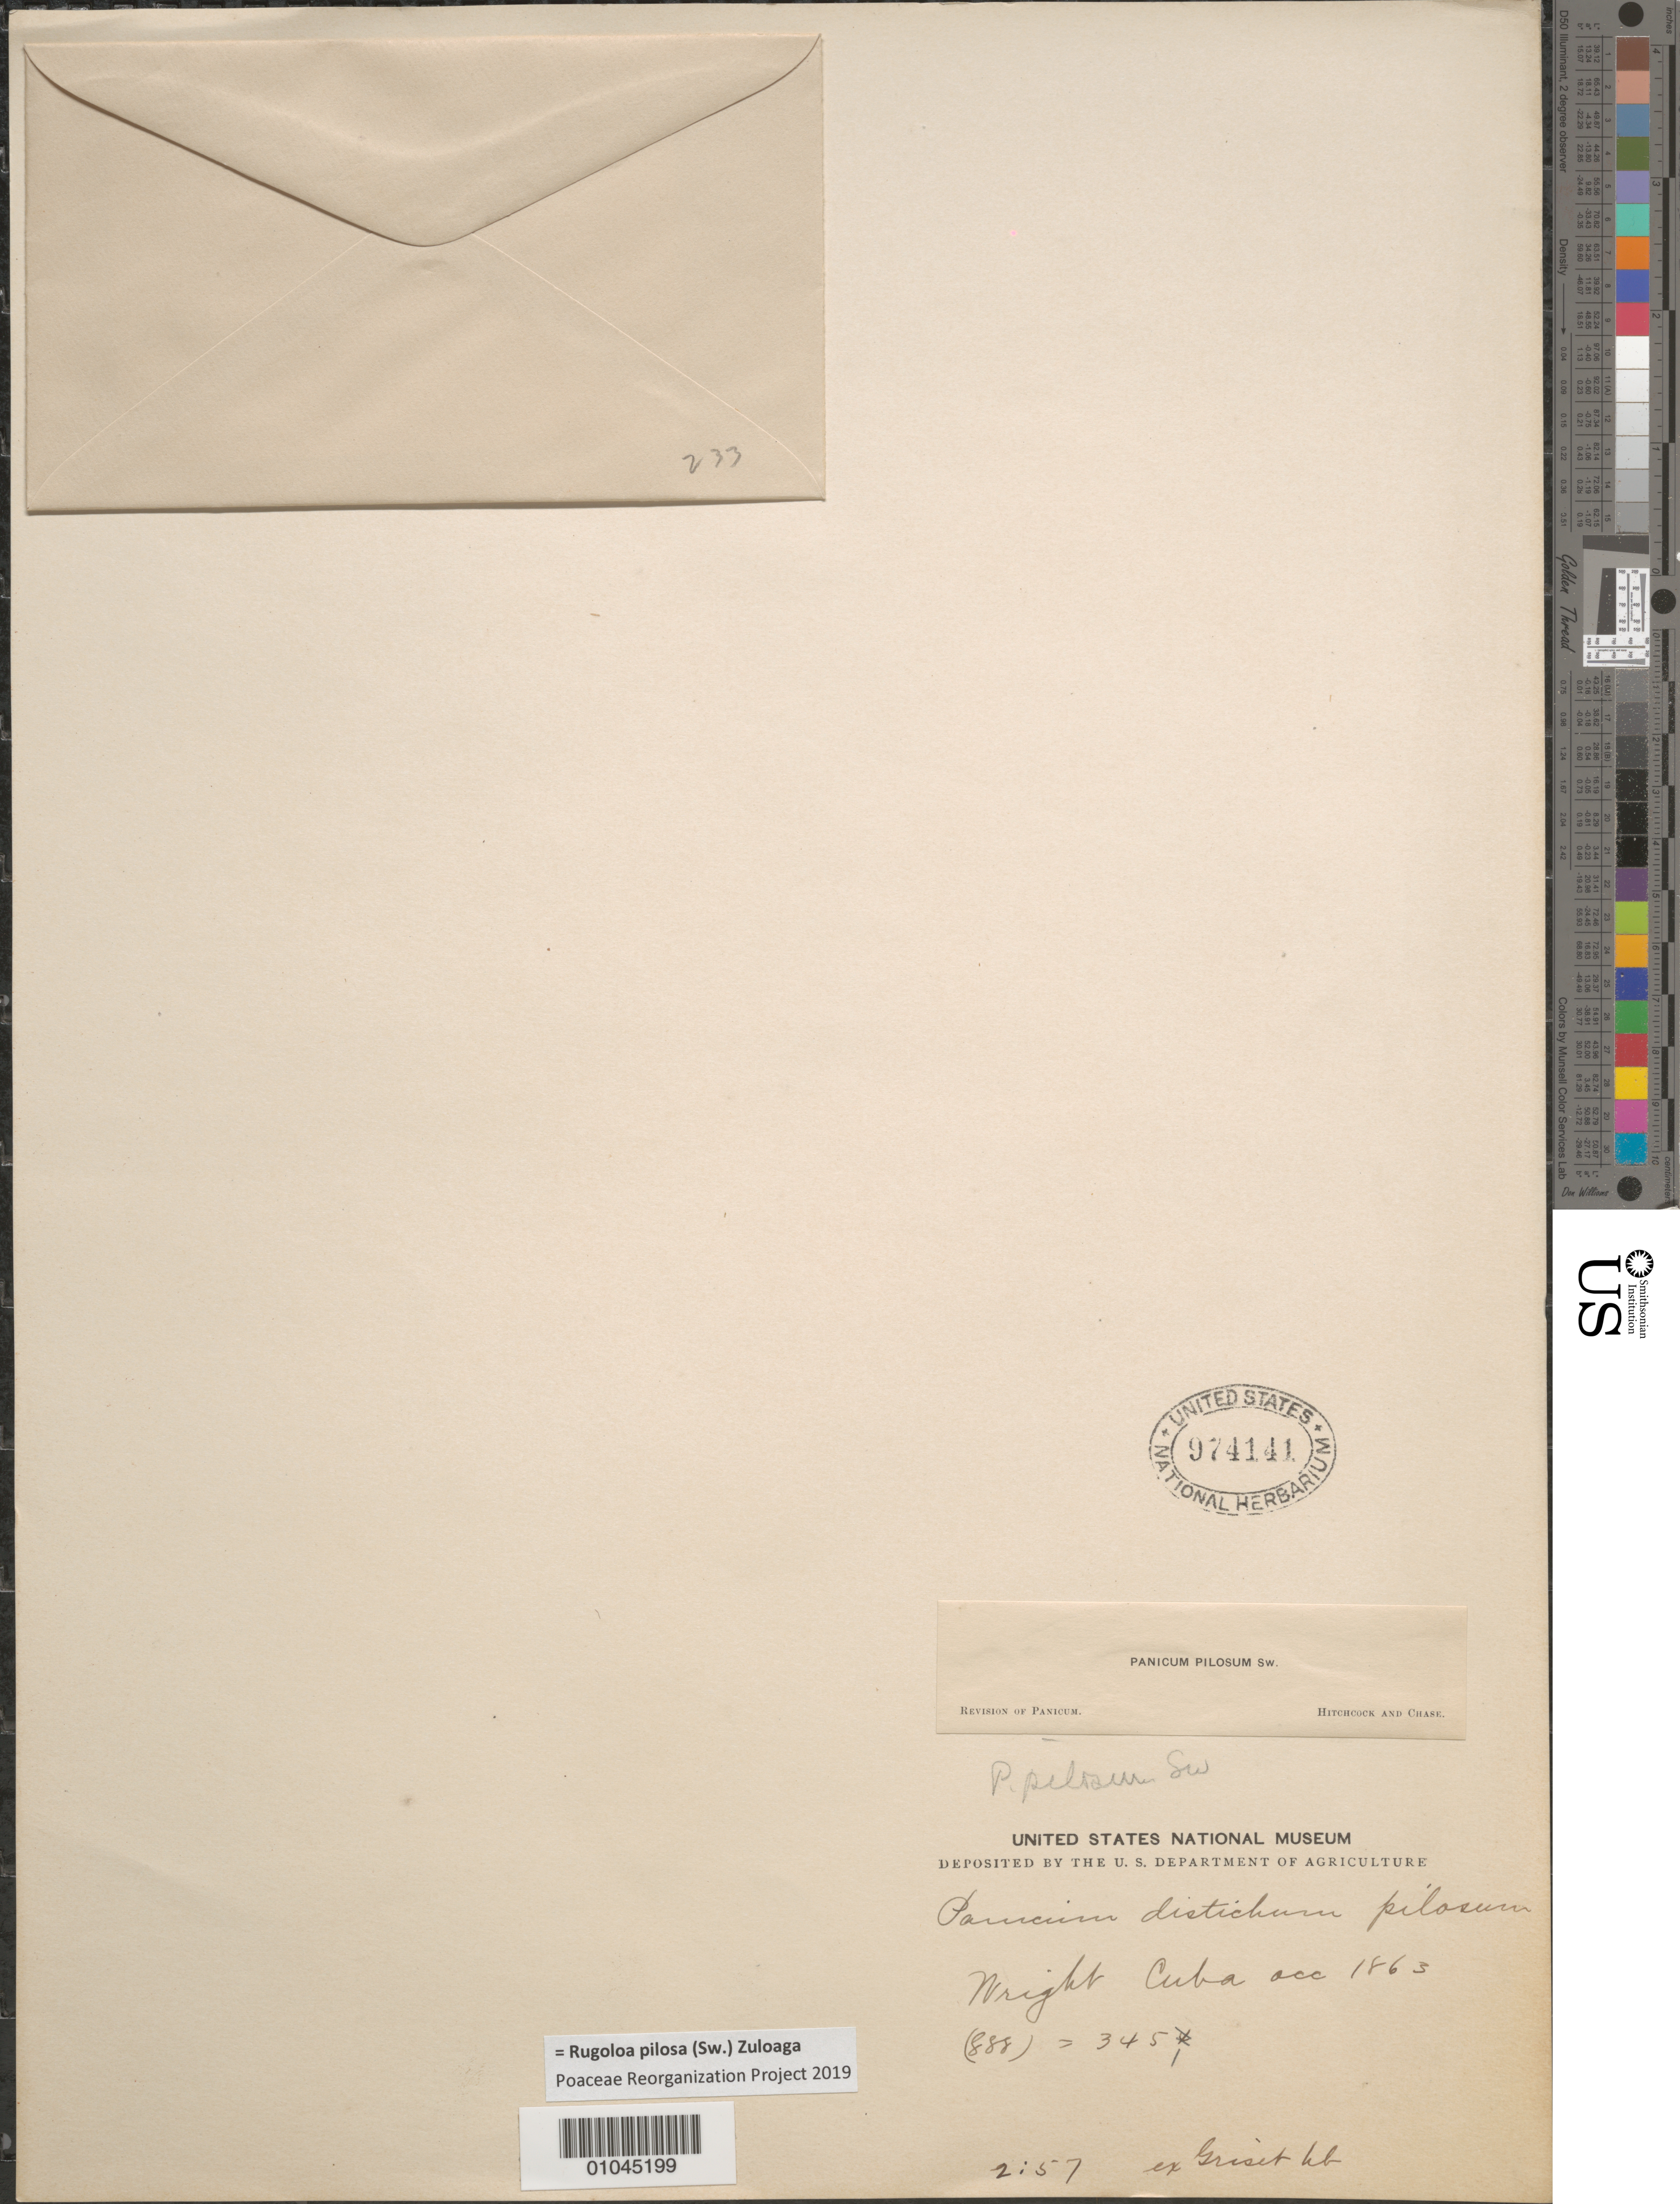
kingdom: Plantae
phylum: Tracheophyta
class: Liliopsida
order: Poales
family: Poaceae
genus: Panicum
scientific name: Panicum pilosum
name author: Sw.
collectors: C. Wright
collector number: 3451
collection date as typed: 1863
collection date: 1863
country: Cuba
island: Cuba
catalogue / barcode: US 974141